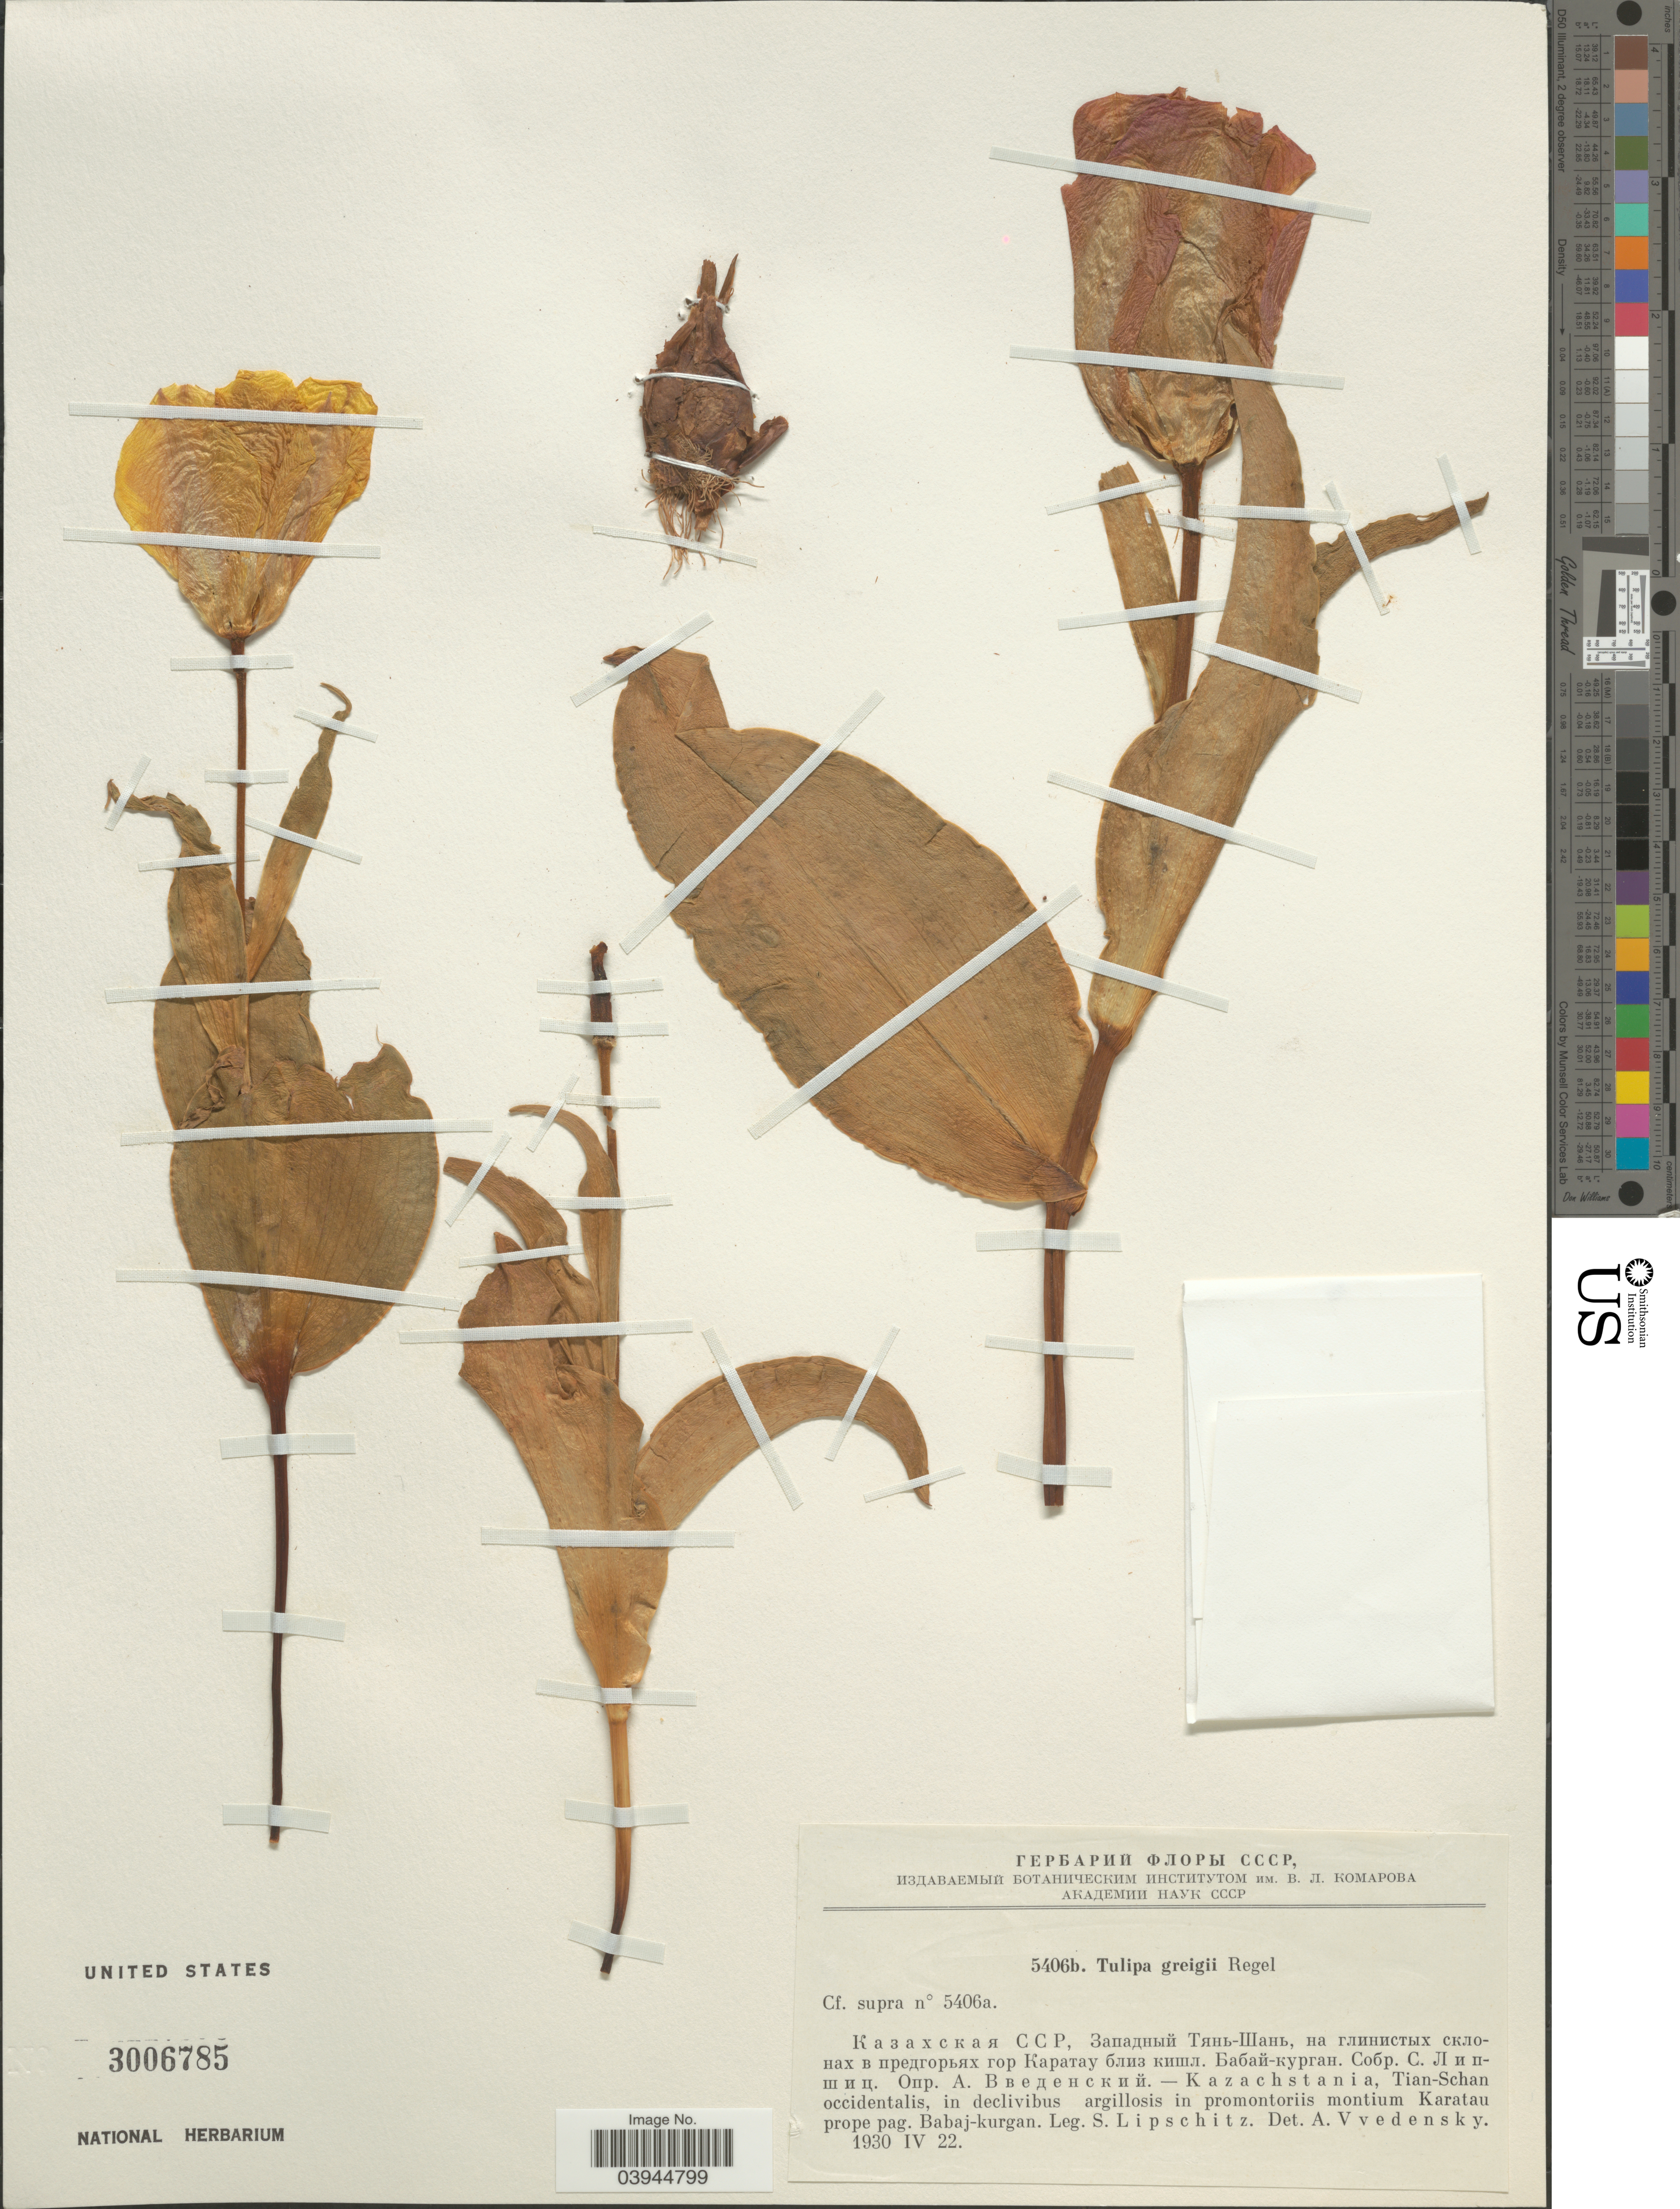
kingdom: Plantae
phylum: Tracheophyta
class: Liliopsida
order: Liliales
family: Liliaceae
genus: Tulipa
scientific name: Tulipa greigii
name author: Regel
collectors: S. Lipschitz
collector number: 5406b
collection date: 1930-04-22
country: Kazakhstan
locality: Kazachstania, Tian-Schan occidentalis, in declivibus argillosis in promontoriis montium Karatau prope pag. Babaj-kurgan.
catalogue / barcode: US 3006785